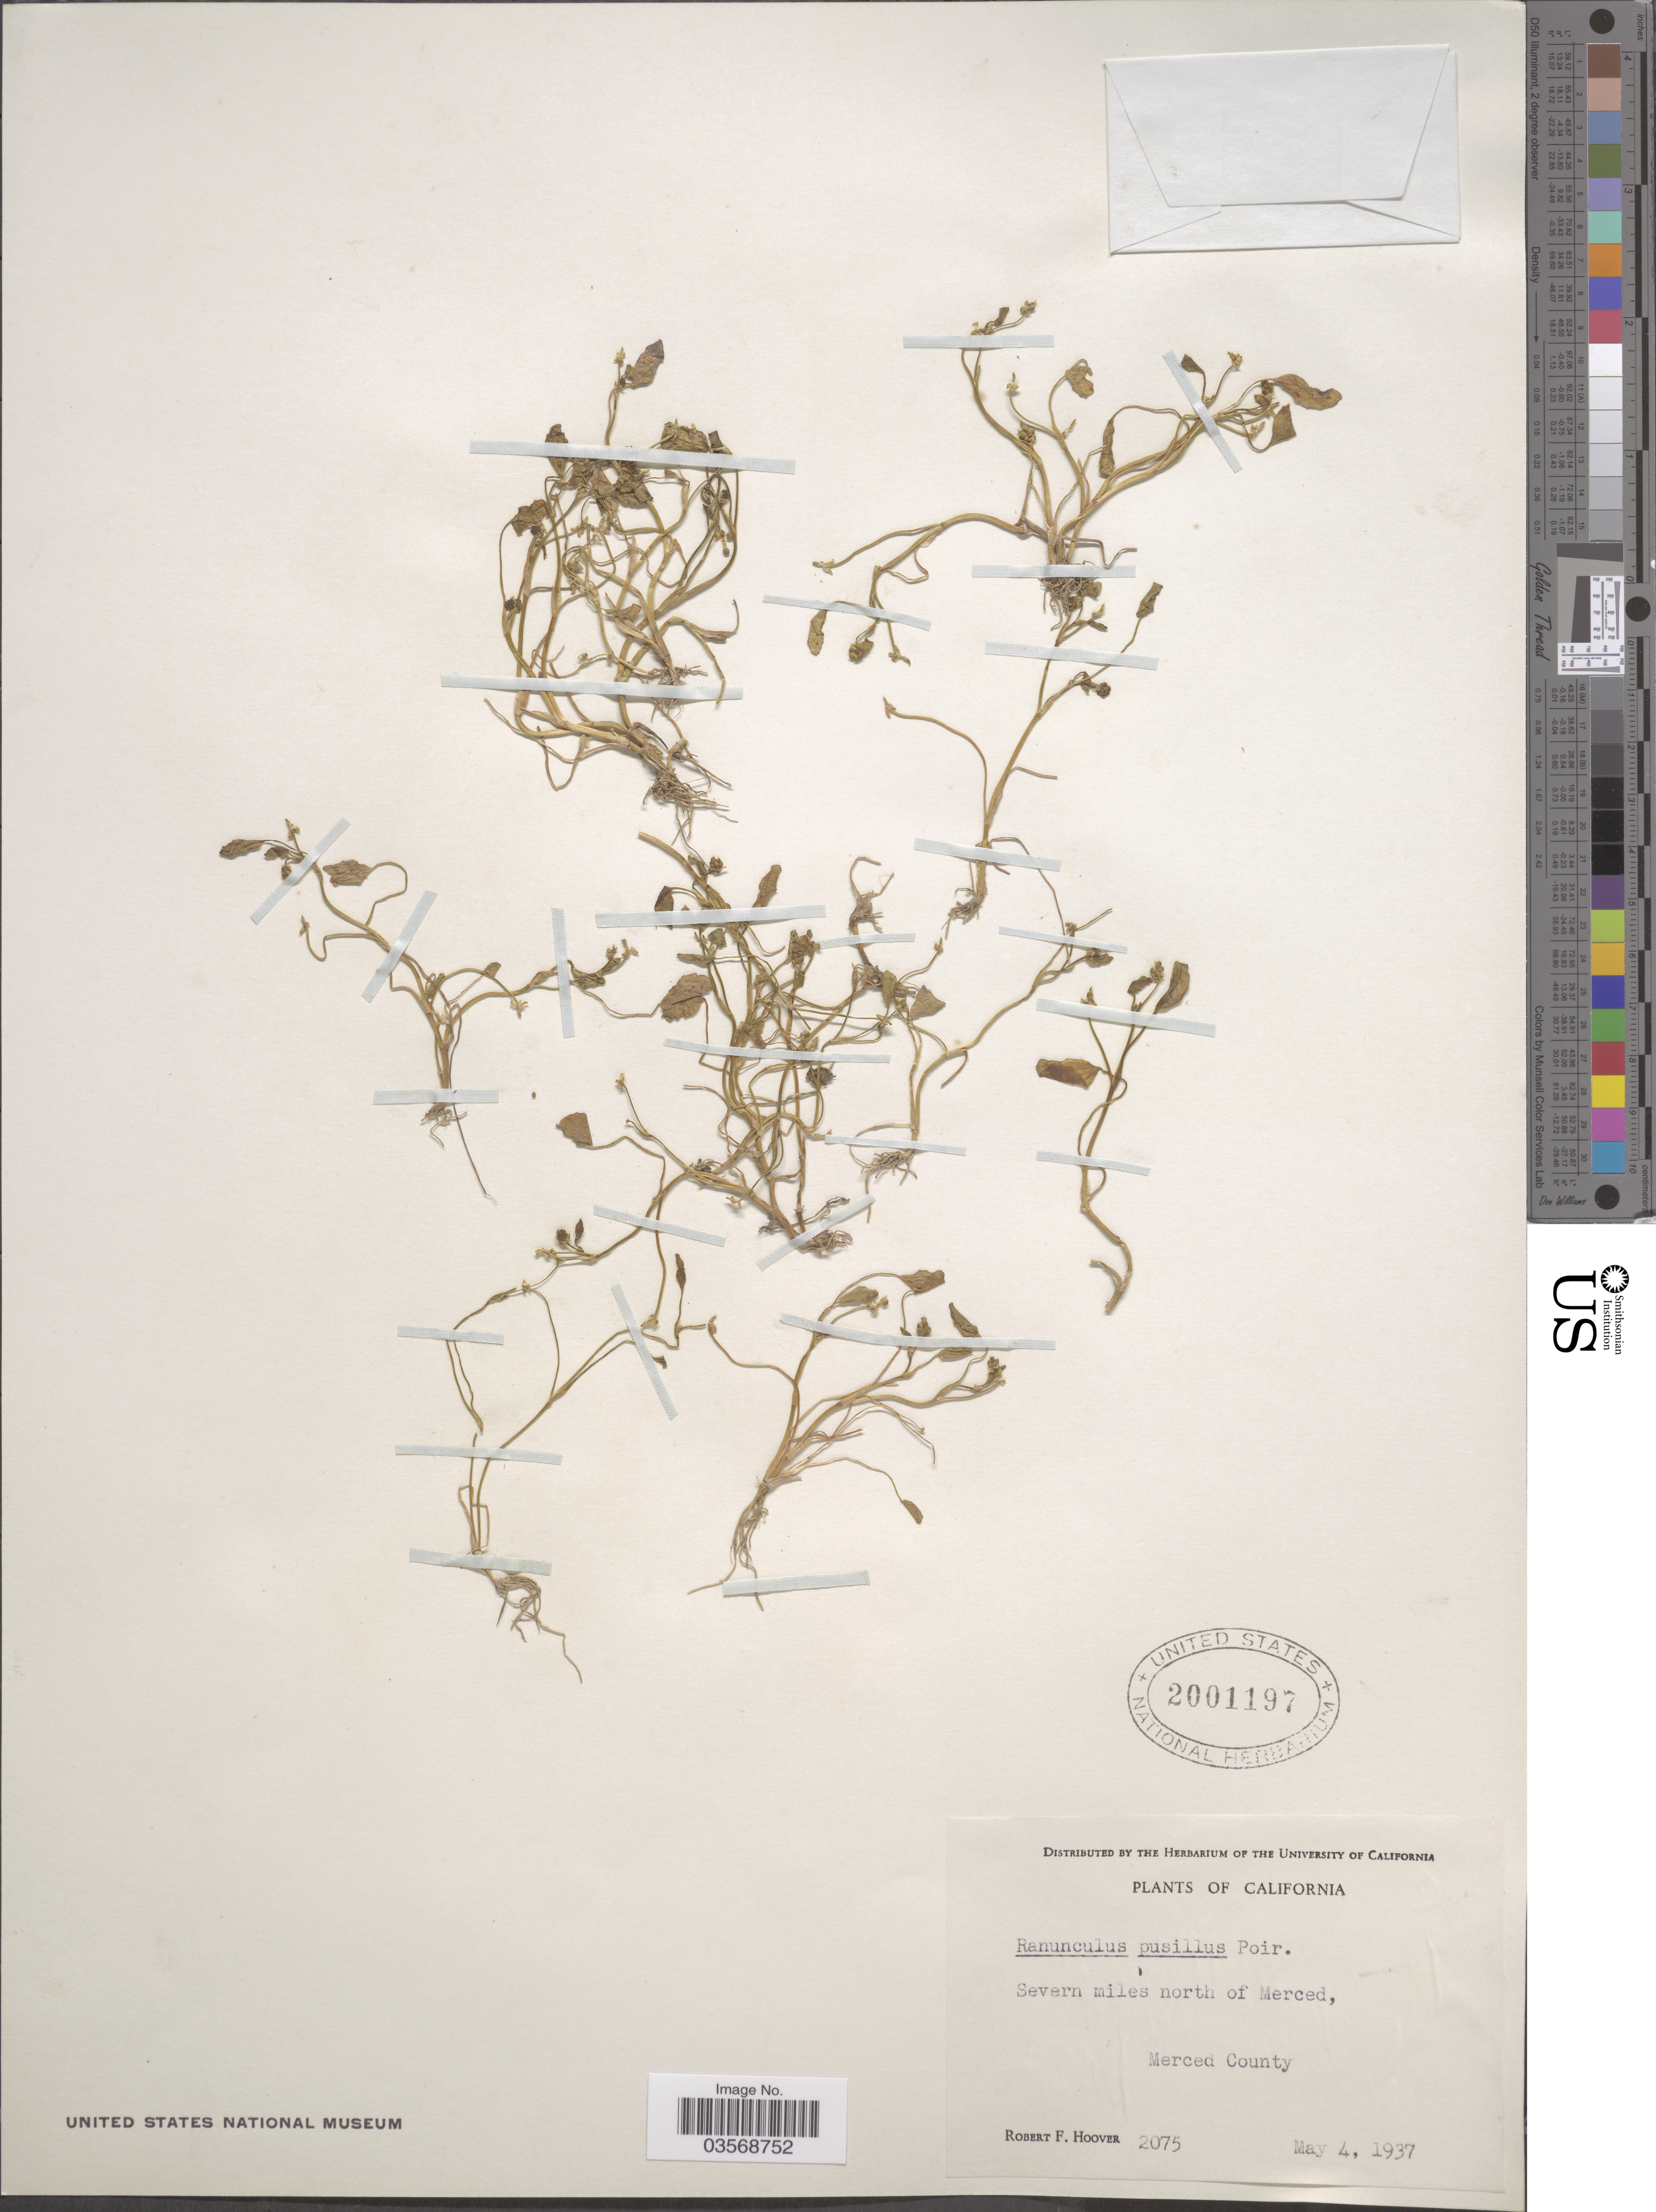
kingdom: Plantae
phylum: Tracheophyta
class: Magnoliopsida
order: Ranunculales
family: Ranunculaceae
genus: Ranunculus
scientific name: Ranunculus pusillus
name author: Poir.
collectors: R. F. Hoover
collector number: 2075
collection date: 1937-05-04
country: United States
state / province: California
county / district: Merced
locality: Severn miles north of Merced, Merced County.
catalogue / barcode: US 2001197